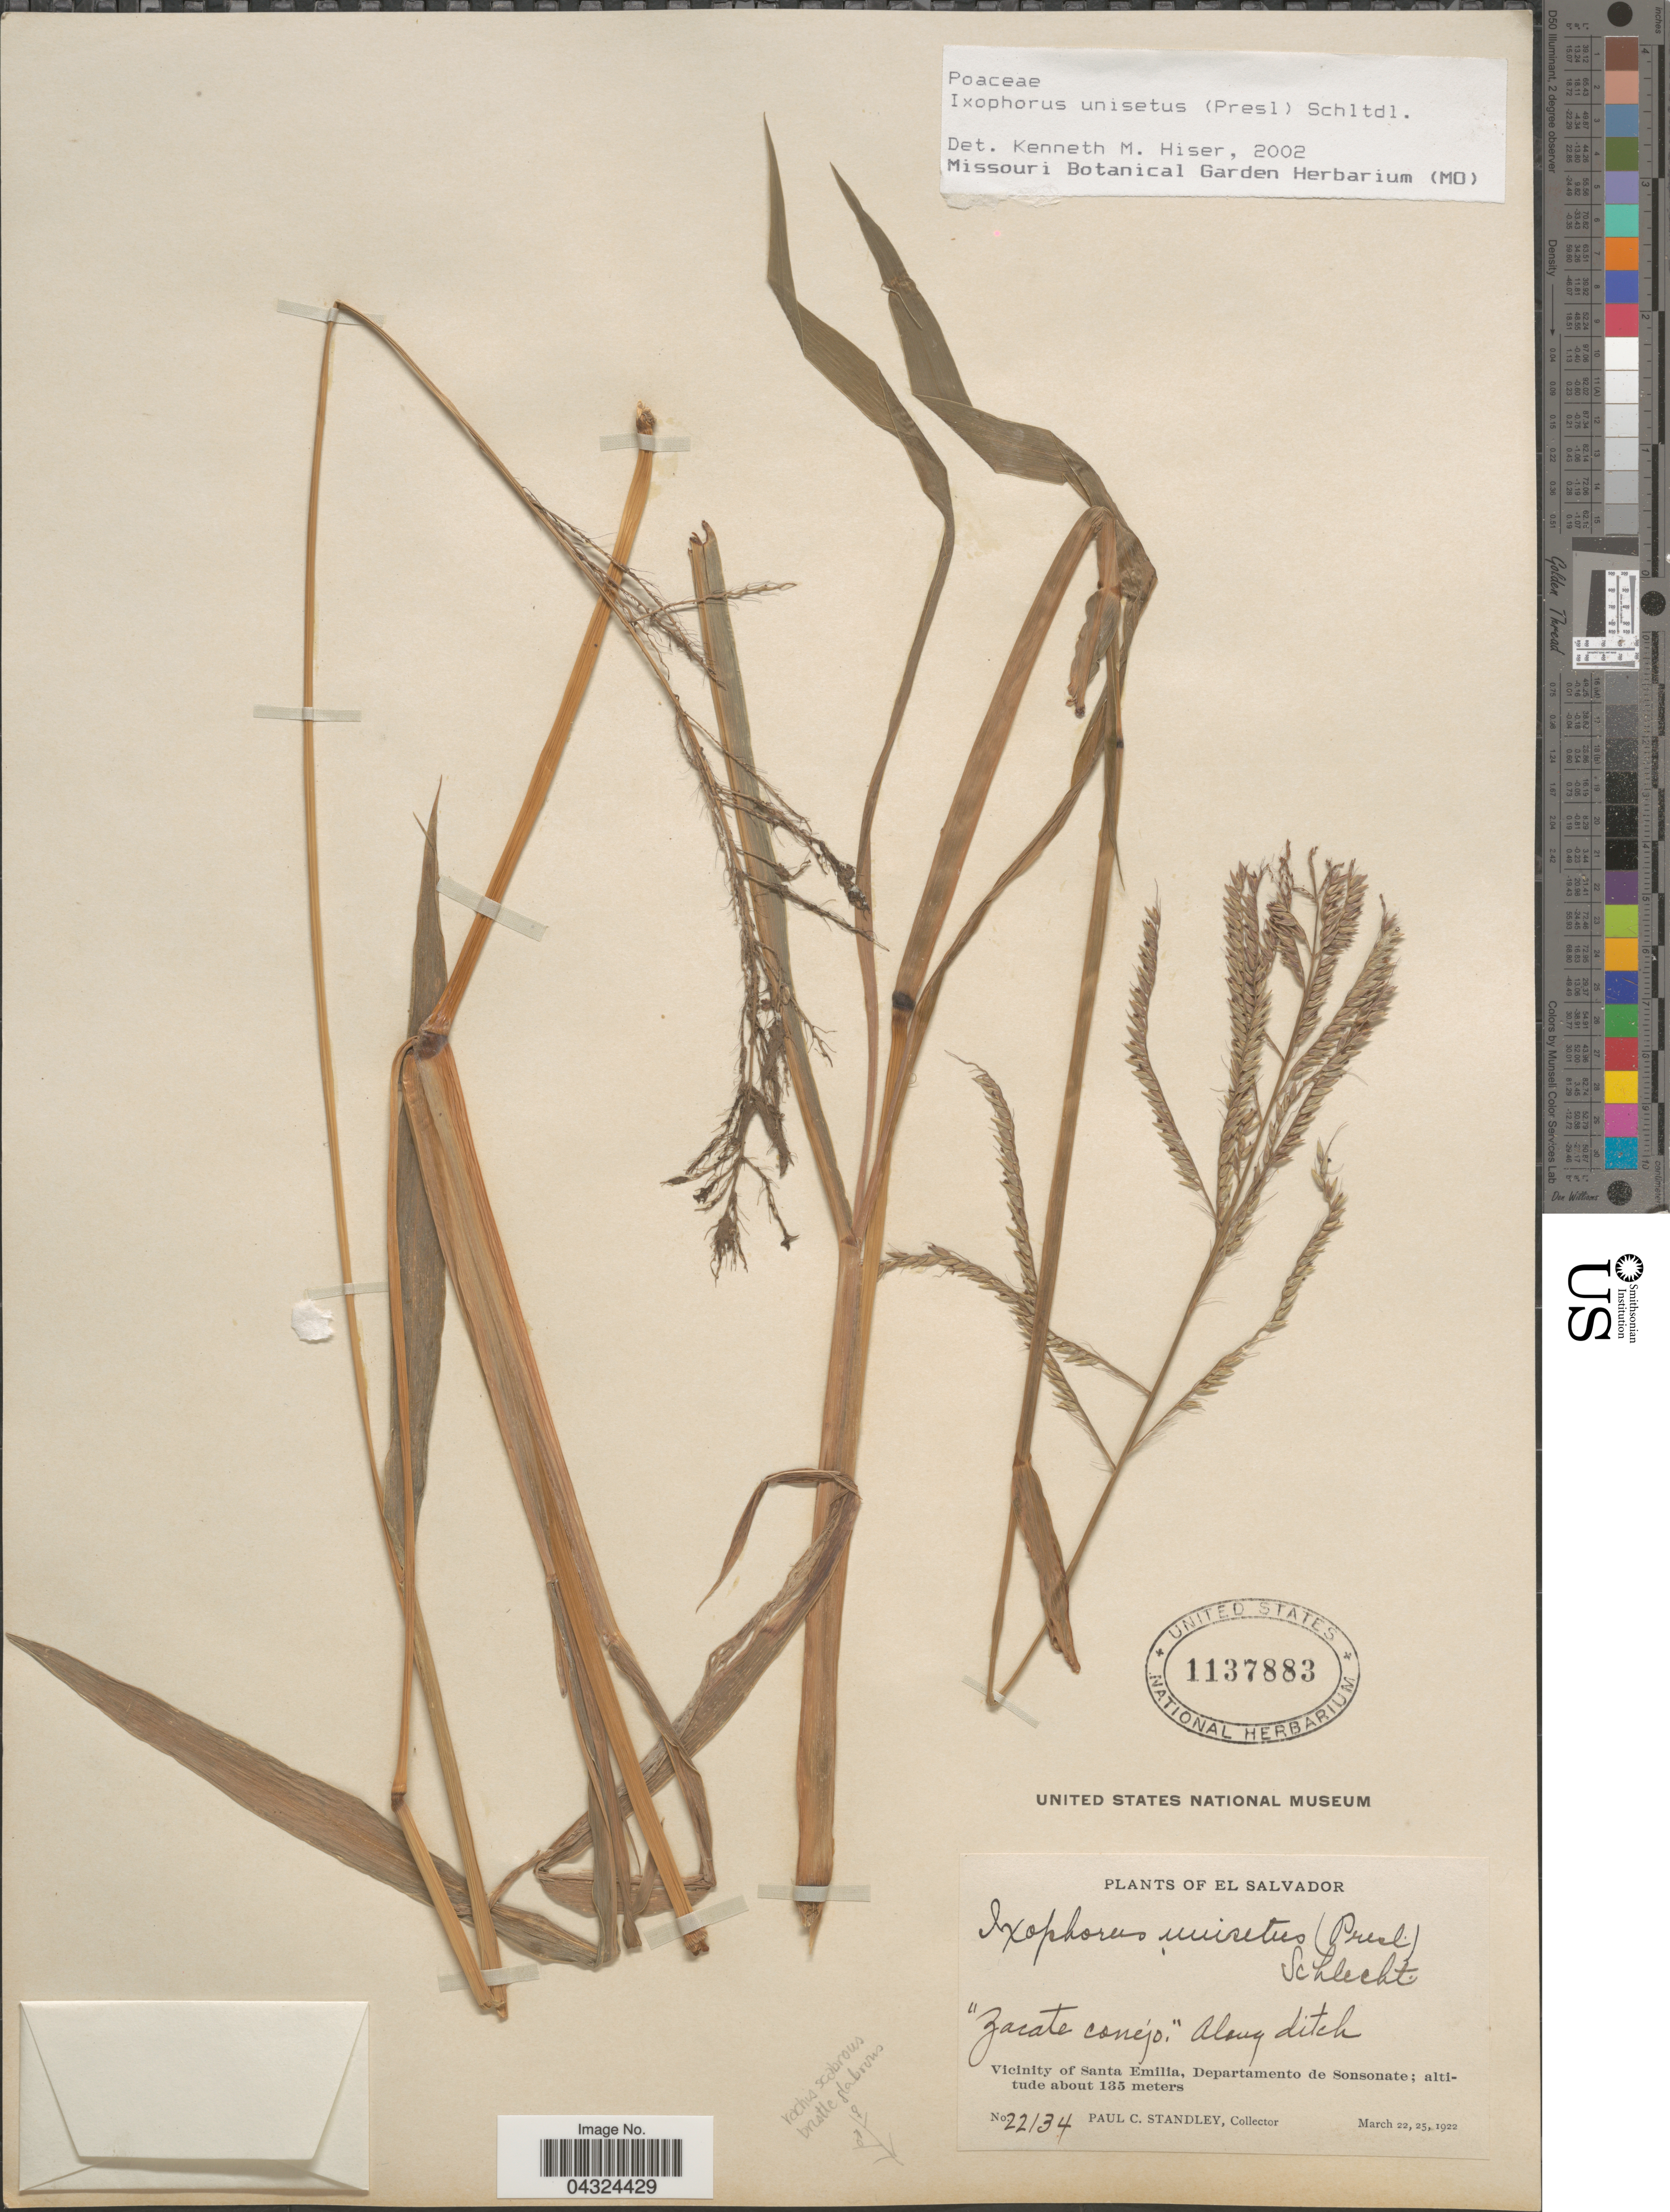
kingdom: Plantae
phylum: Tracheophyta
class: Liliopsida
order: Poales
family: Poaceae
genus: Ixophorus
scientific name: Ixophorus unisetus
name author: (J. Presl) Schltdl.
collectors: P. C. Standley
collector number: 22134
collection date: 1922-03-22/1922-03-25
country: El Salvador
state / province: Sonsonate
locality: Vicinity of Santa Emilia, Departamento de Sonsonate.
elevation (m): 135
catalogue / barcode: US 1137883